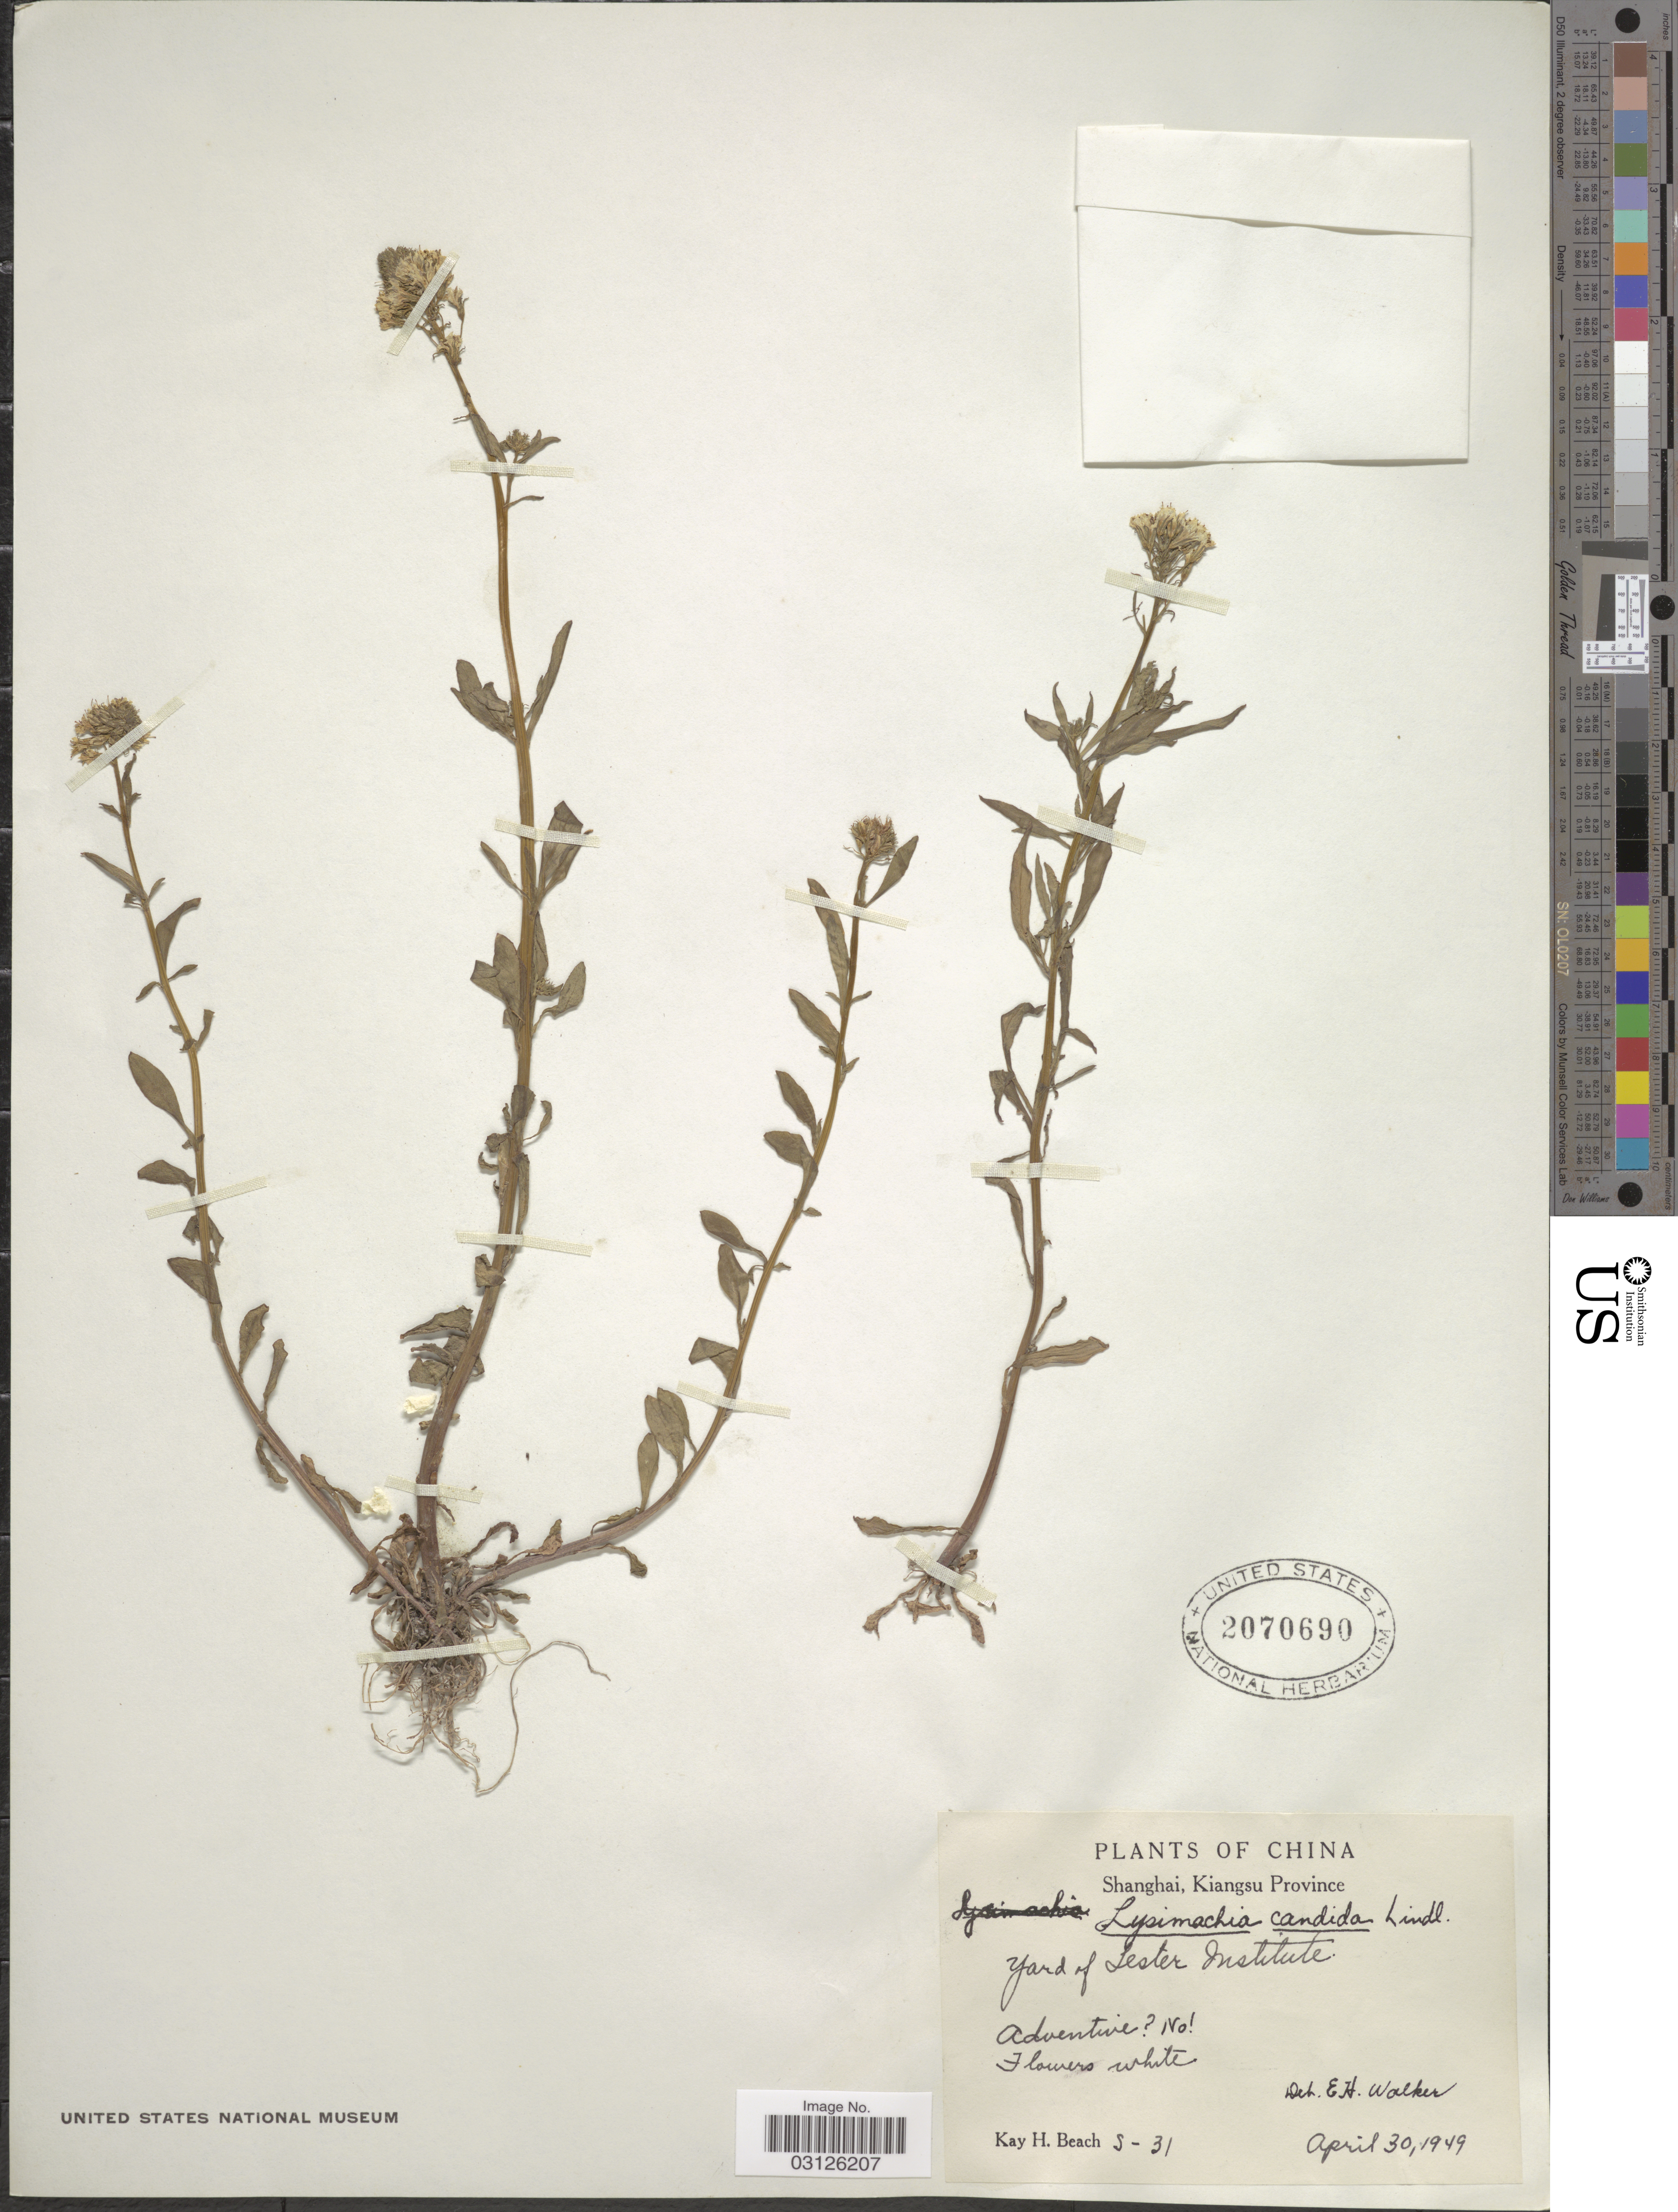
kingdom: Plantae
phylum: Tracheophyta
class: Magnoliopsida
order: Ericales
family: Primulaceae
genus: Lysimachia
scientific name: Lysimachia candida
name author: Lindl.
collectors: K. H. Beach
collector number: S-31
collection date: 1949-04-30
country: China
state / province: Jiangxi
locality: Shanghai, Kiangsi Province. Yard of Lester Institute.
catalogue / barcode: US 2070690